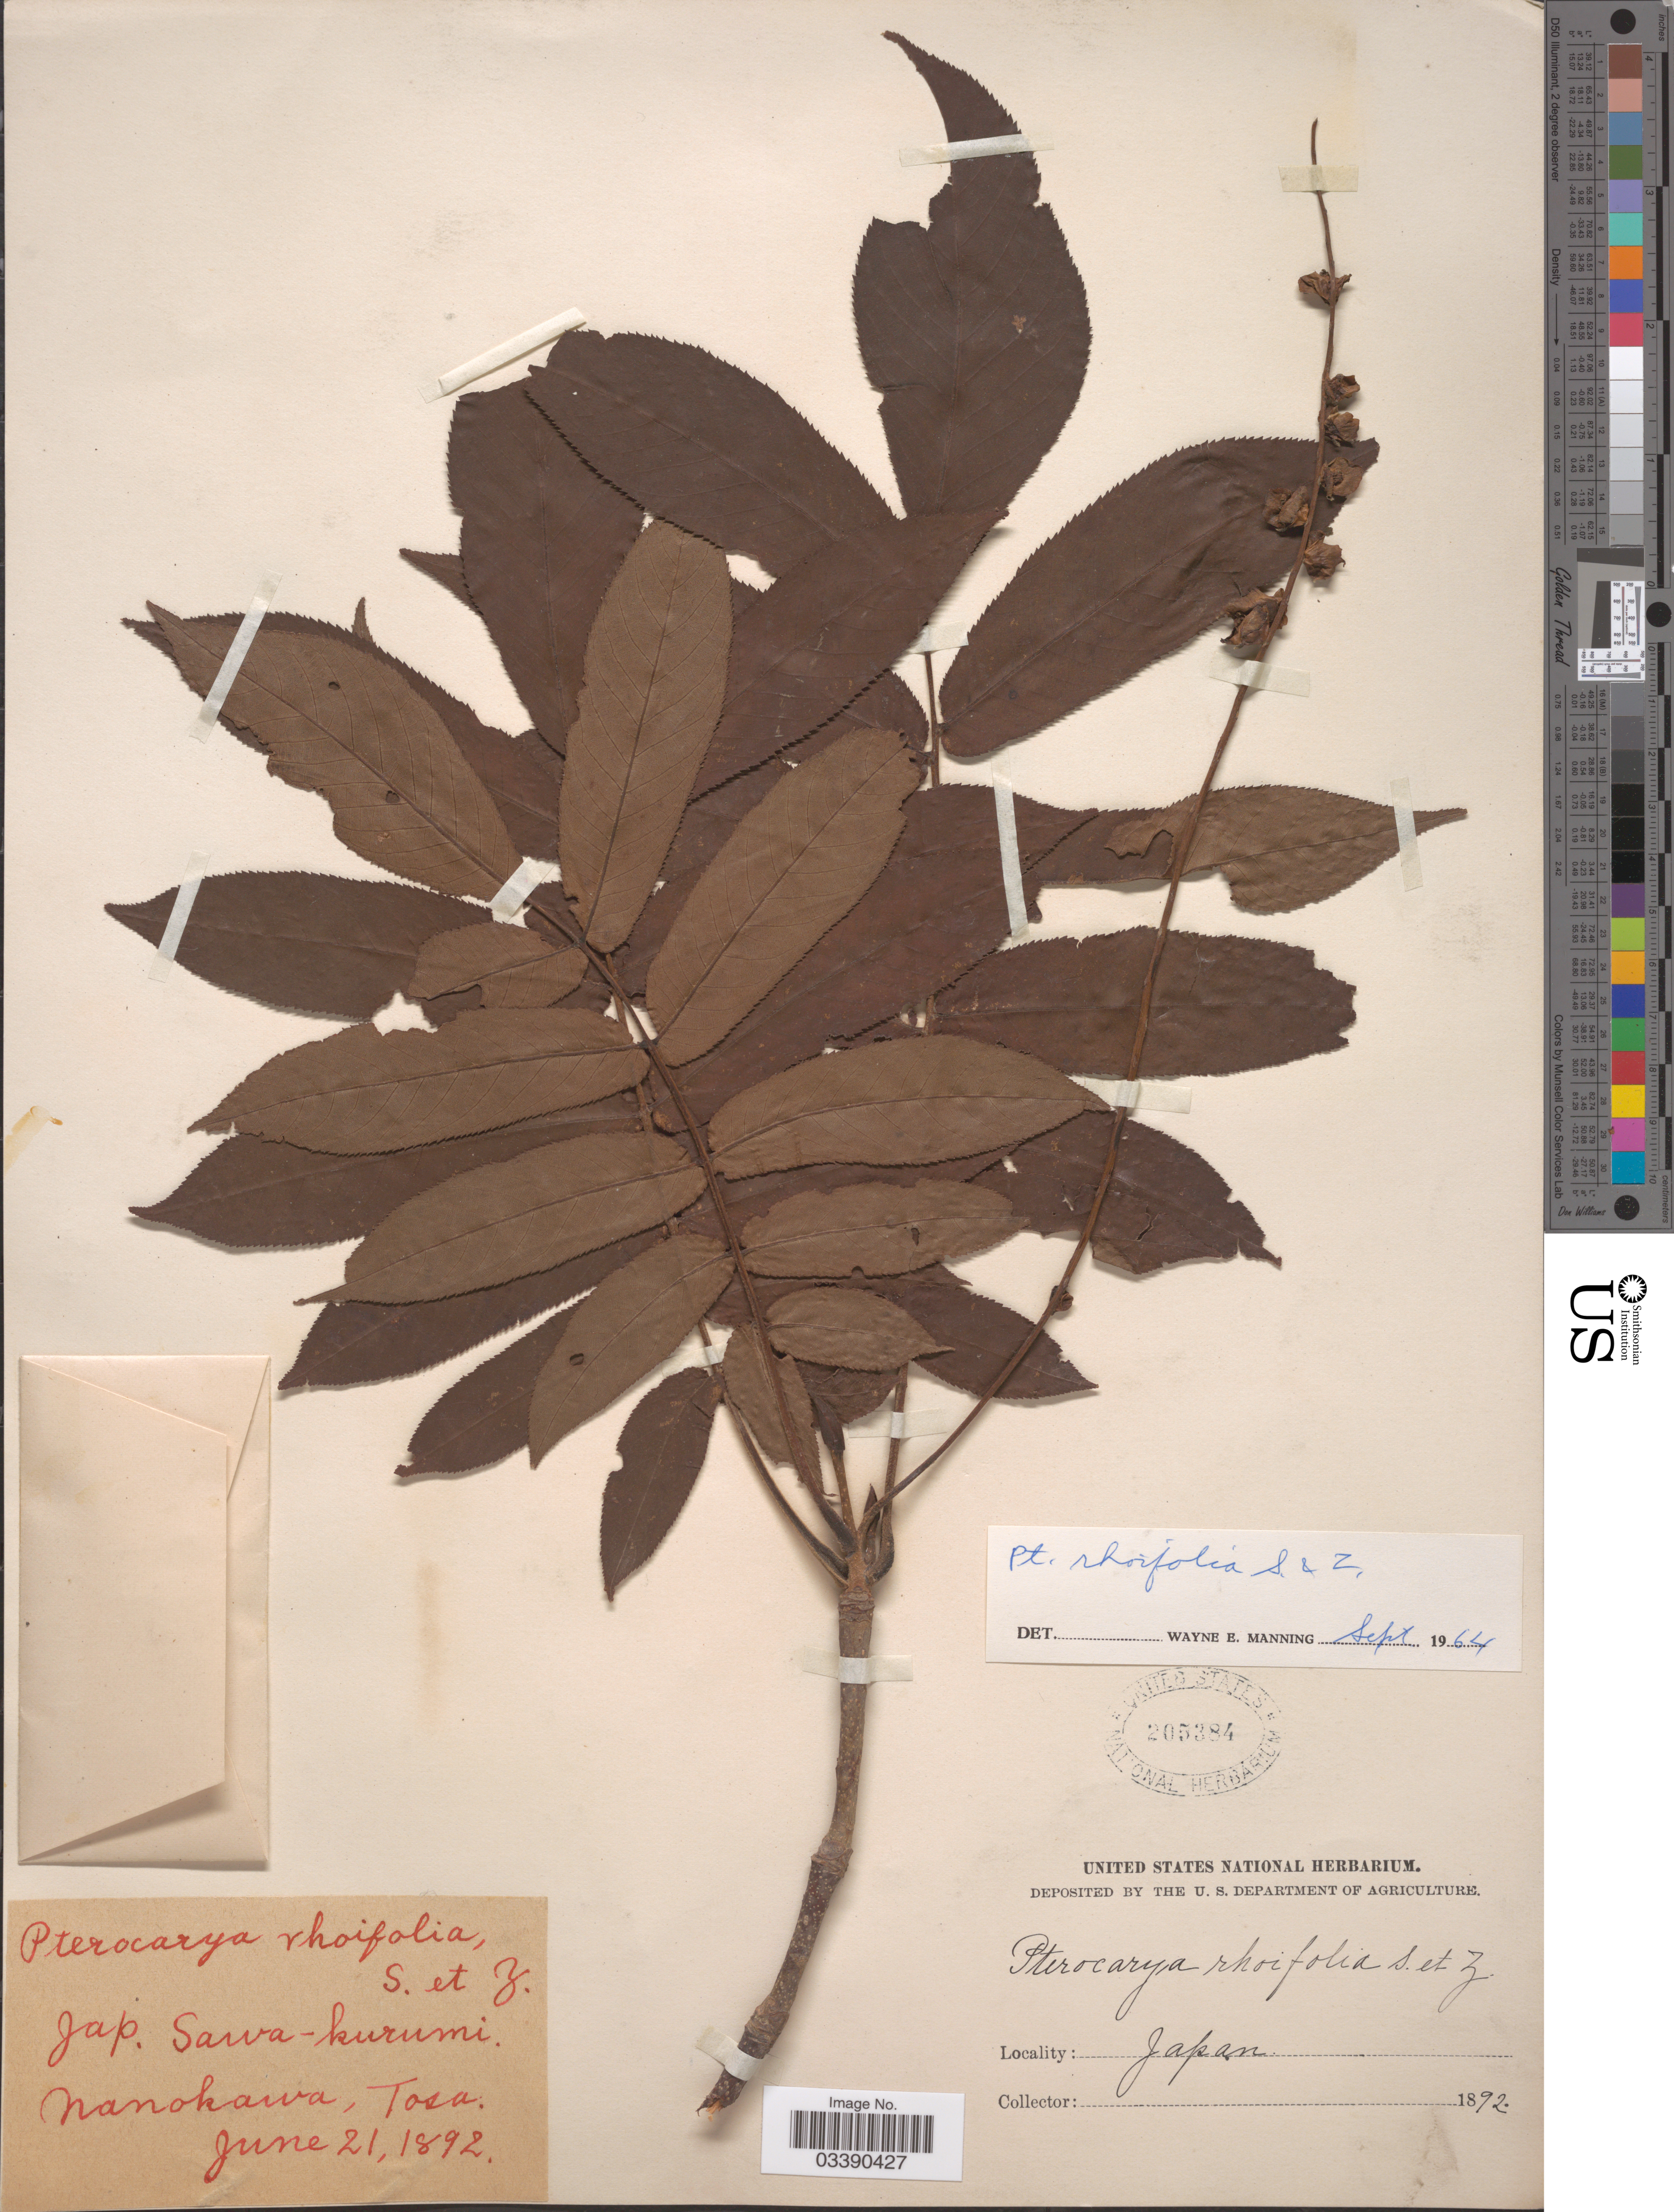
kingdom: Plantae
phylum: Tracheophyta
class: Magnoliopsida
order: Fagales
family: Juglandaceae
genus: Pterocarya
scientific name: Pterocarya rhoifolia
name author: Siebold & Zucc.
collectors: ex herb. United States National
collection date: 1892-06-21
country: Japan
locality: Nanokawa, Tosa.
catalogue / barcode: US 205384